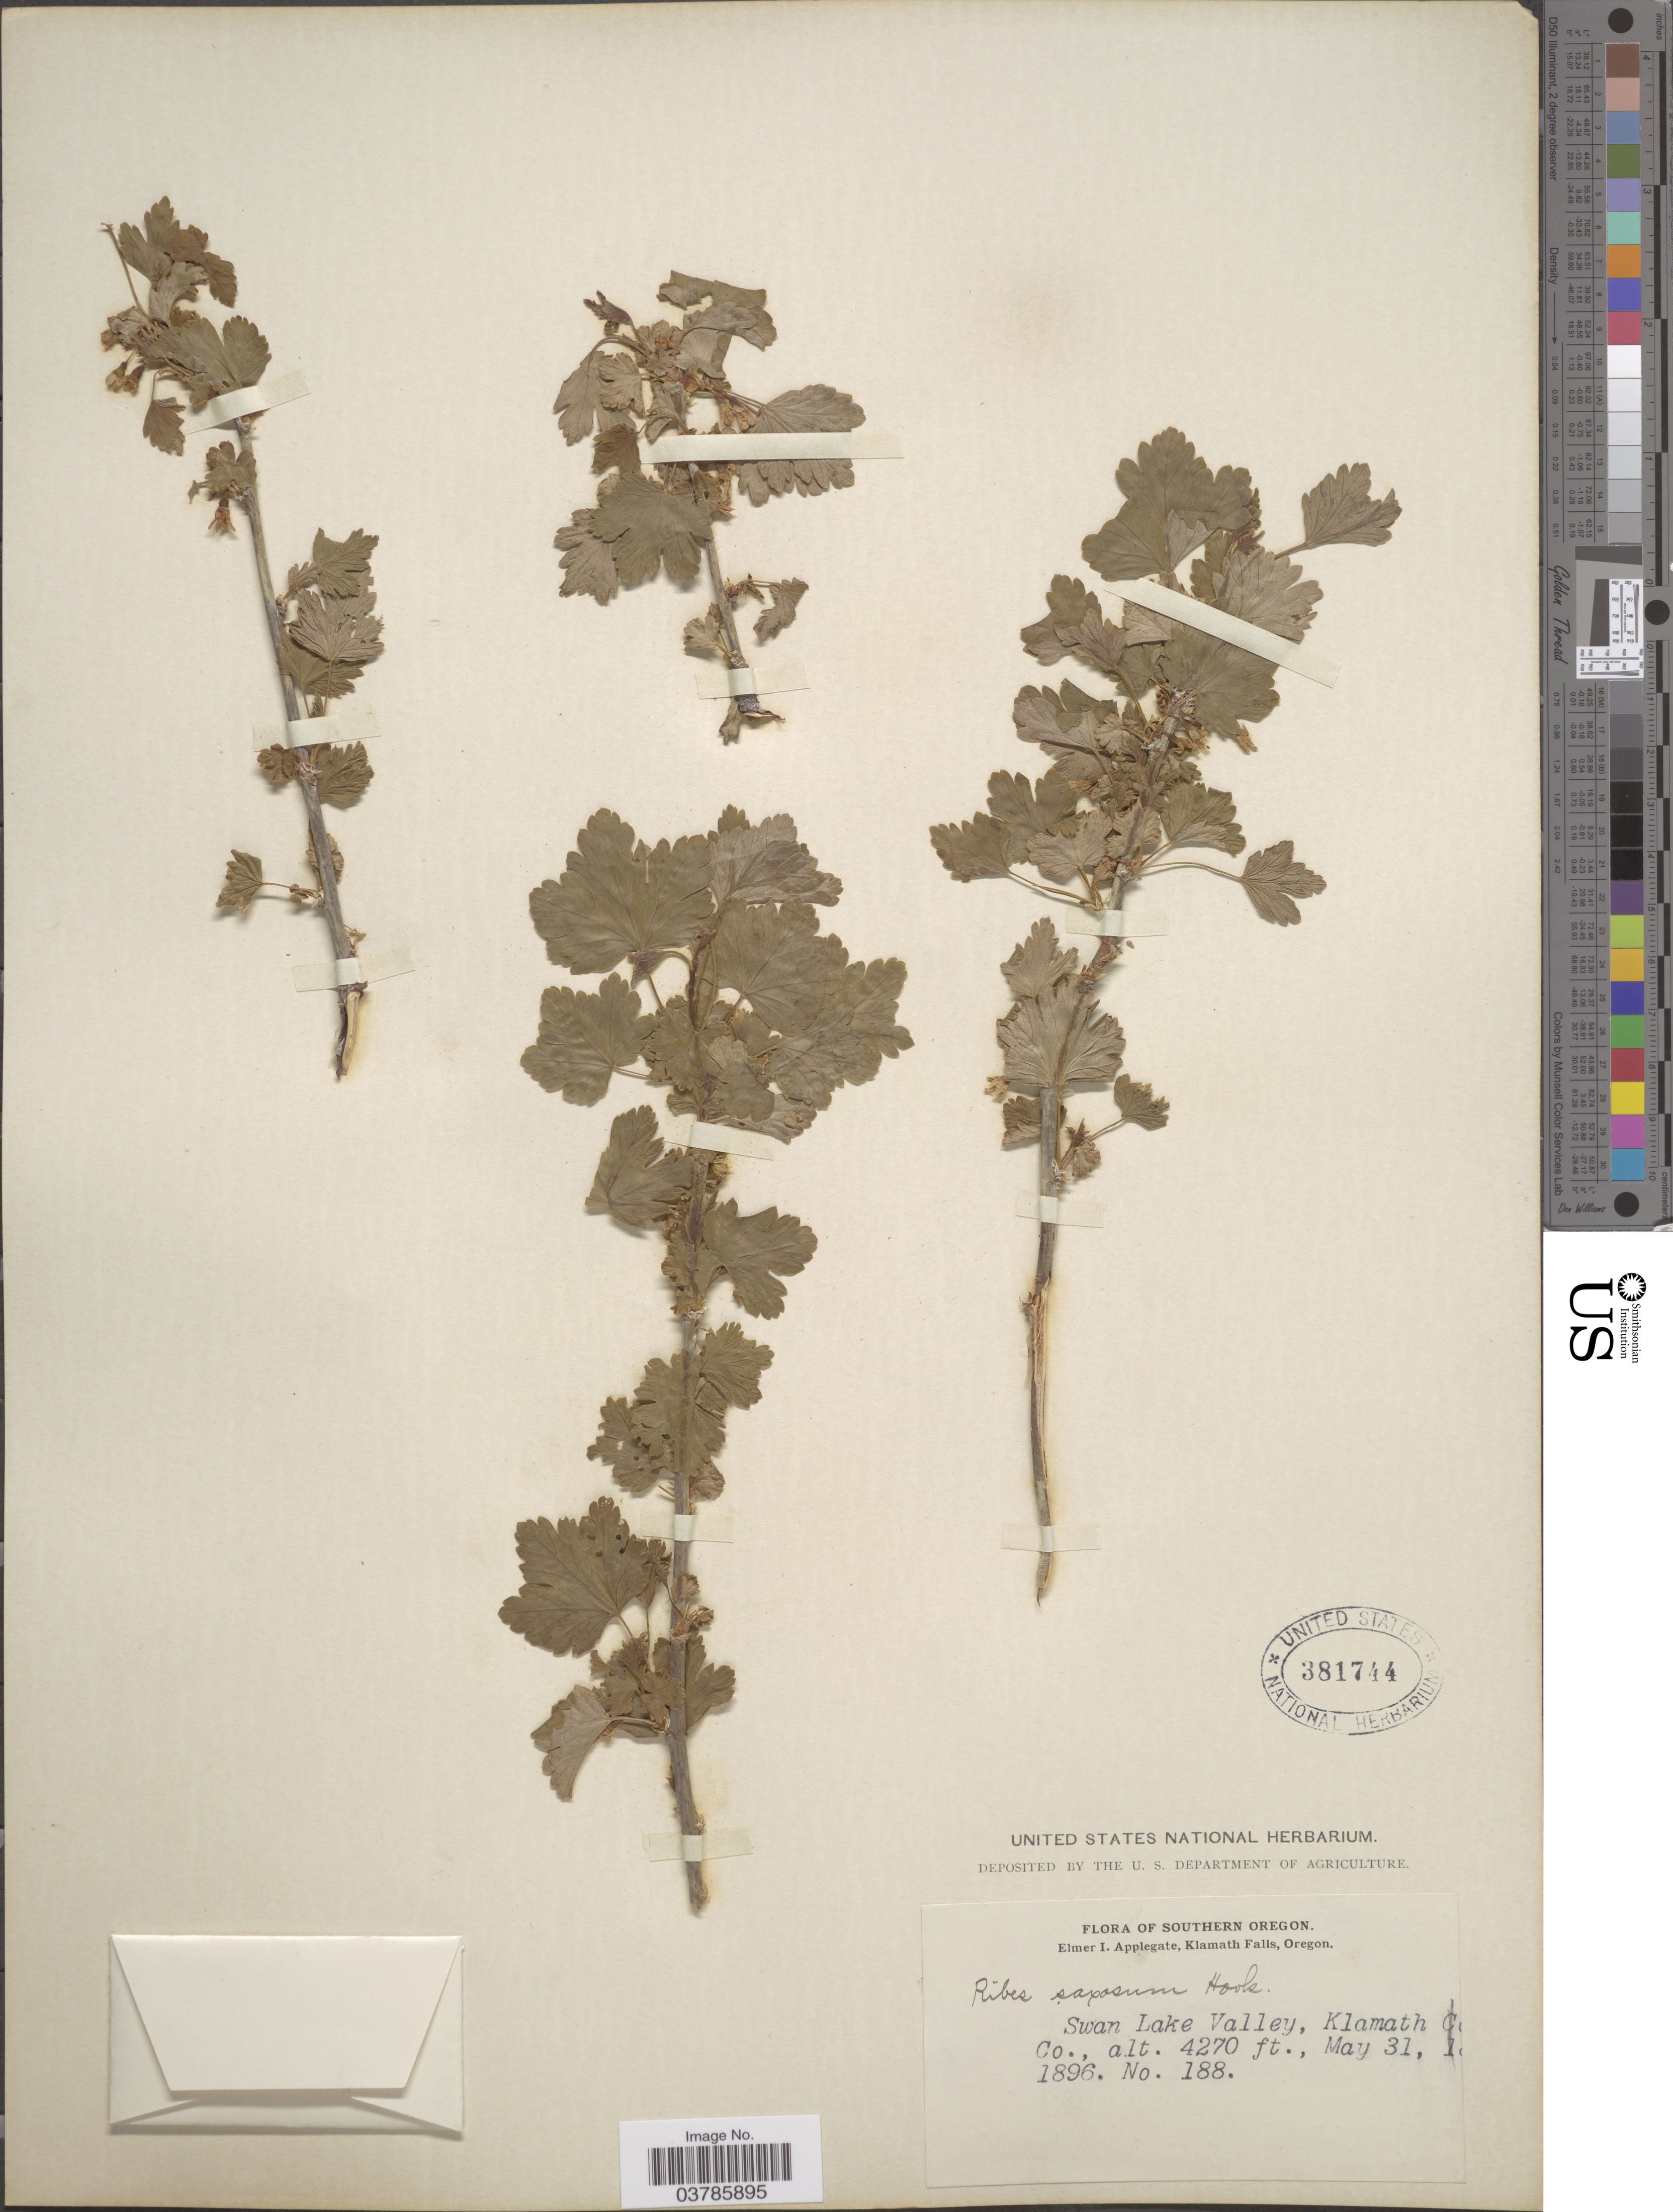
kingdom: Plantae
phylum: Tracheophyta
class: Magnoliopsida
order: Saxifragales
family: Grossulariaceae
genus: Ribes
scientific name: Ribes inerme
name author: Rydb.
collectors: E. I. Applegate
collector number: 188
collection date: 1896-05-31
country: United States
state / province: Oregon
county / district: Klamath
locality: Southern Oregon. Klamath Falls. Swan Lake Valley, Klamath Co.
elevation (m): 1301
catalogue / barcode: US 381744